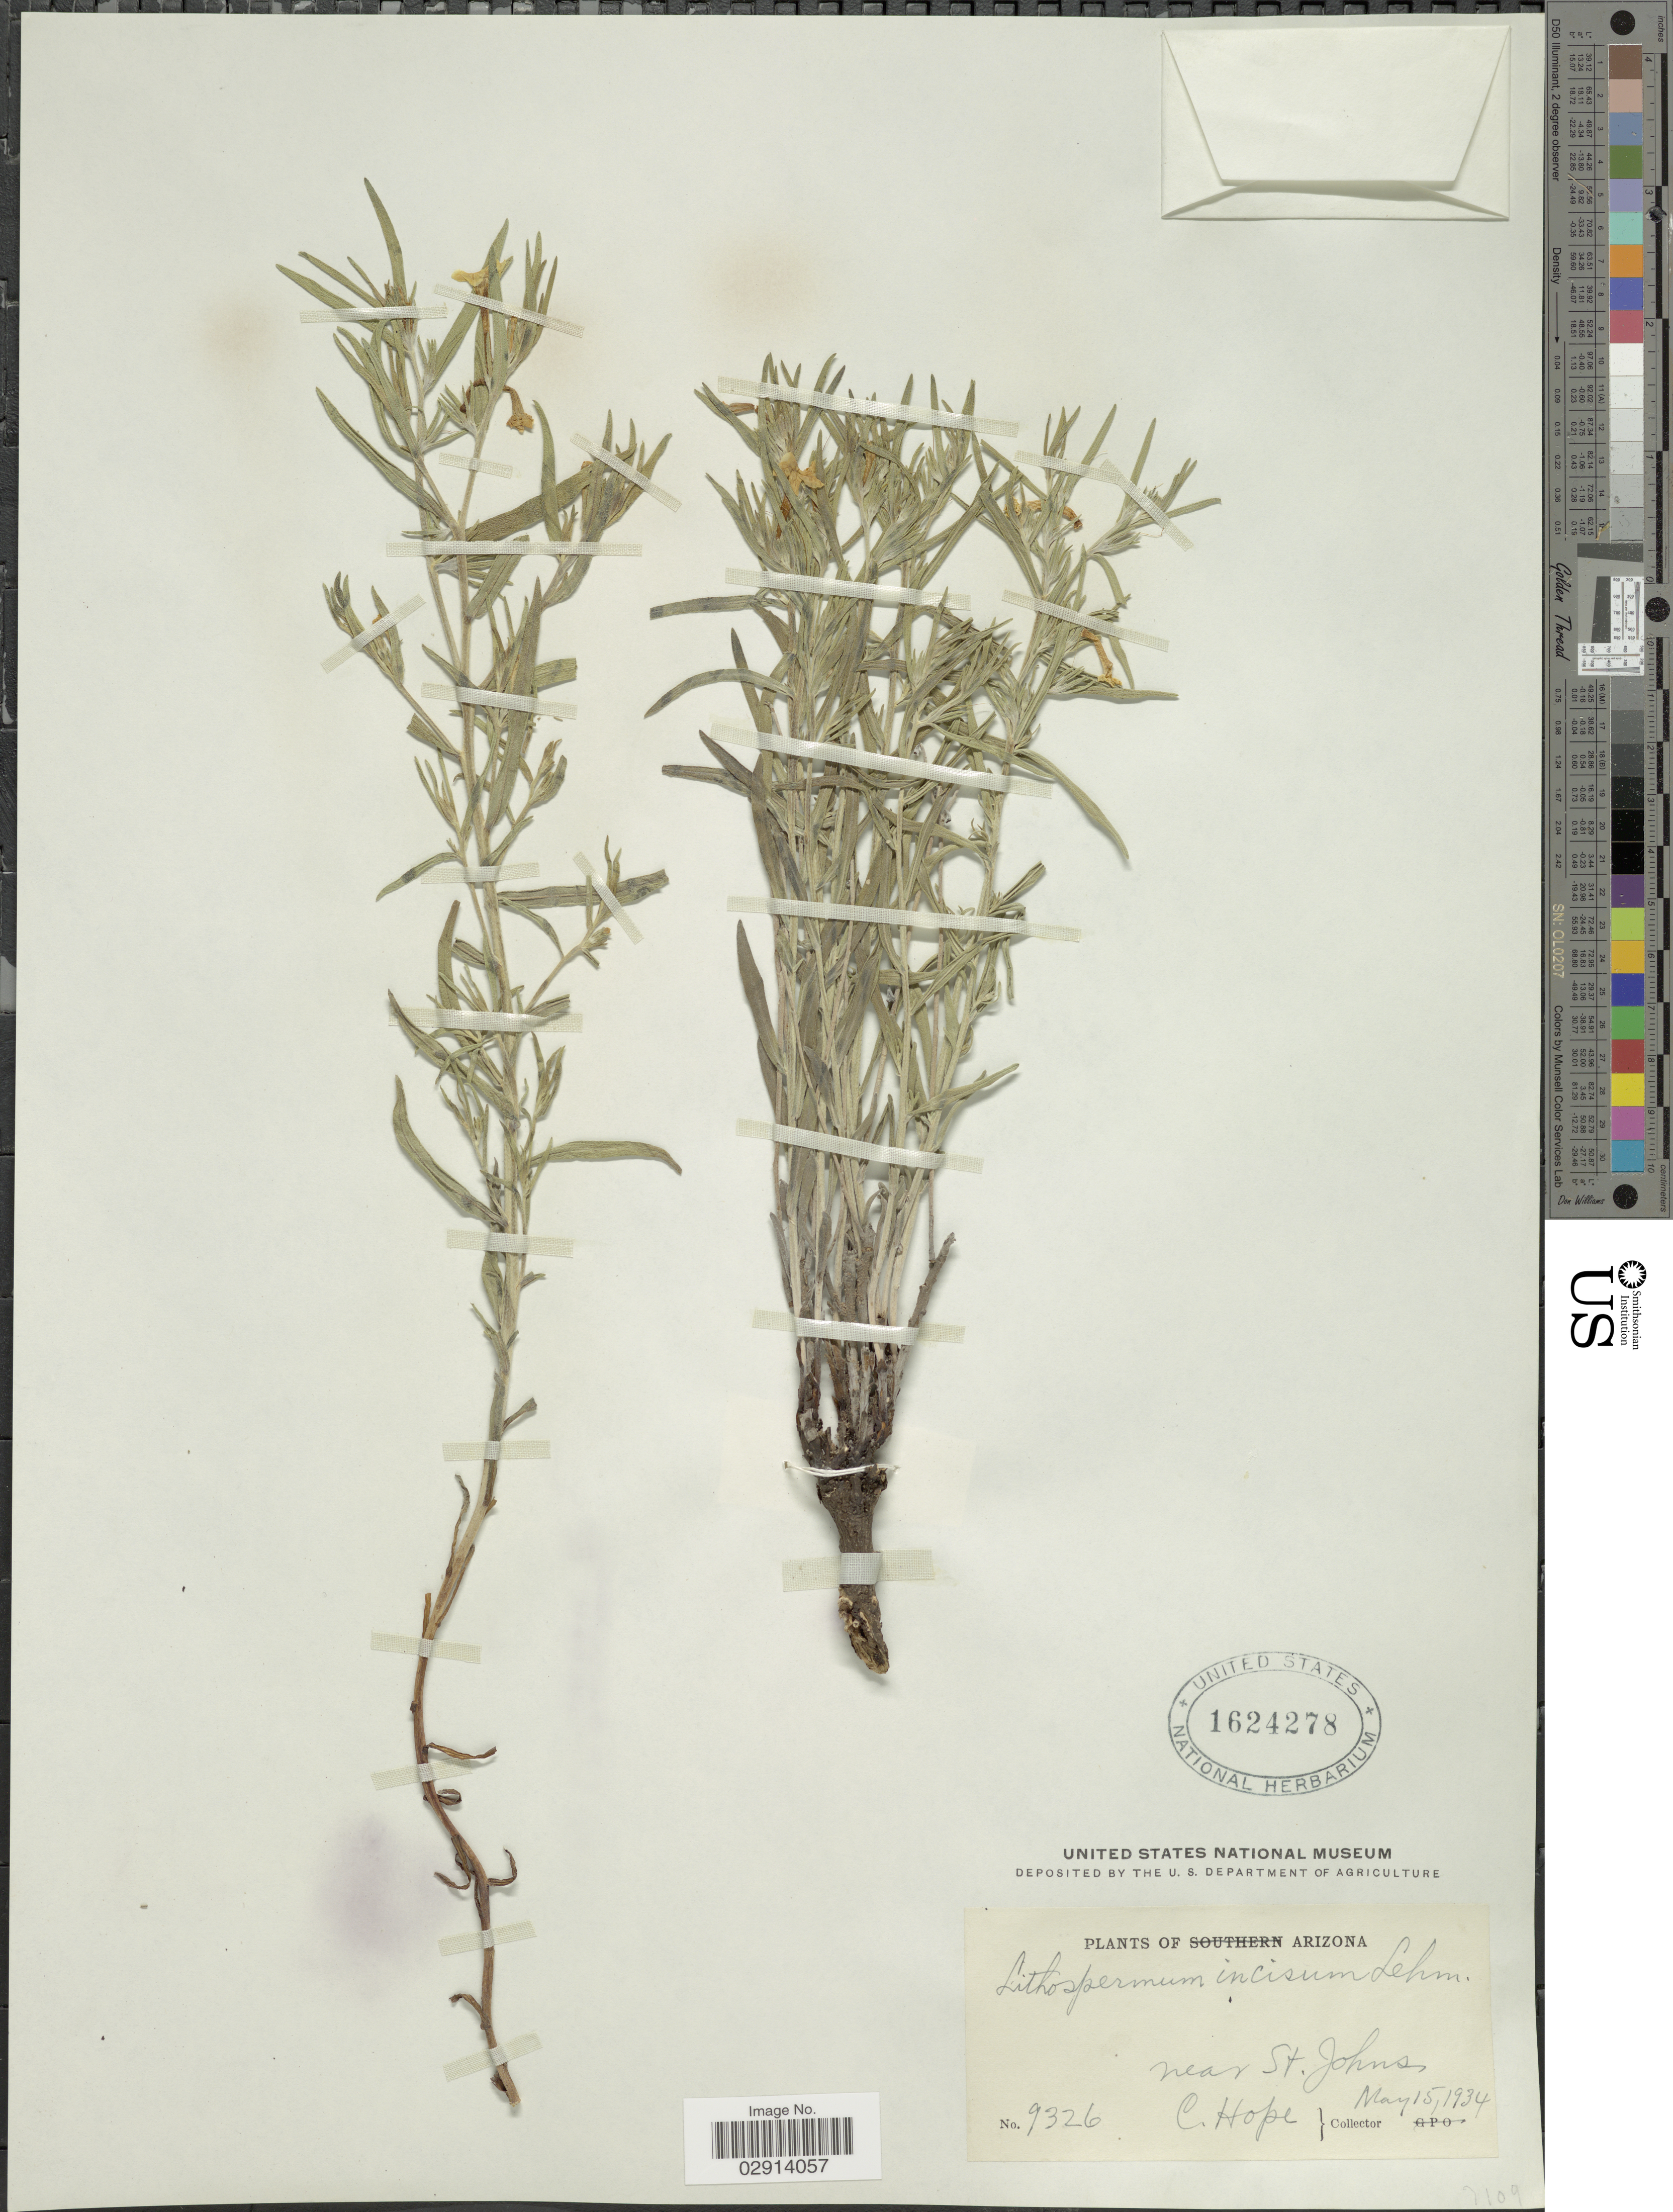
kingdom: Plantae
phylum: Tracheophyta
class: Magnoliopsida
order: Boraginales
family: Boraginaceae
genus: Lithospermum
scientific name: Lithospermum incisum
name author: Lehm.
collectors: C. Hope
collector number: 9326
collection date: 1934-05-15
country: United States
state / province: Arizona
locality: Near St. Johns.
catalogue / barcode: US 1624278